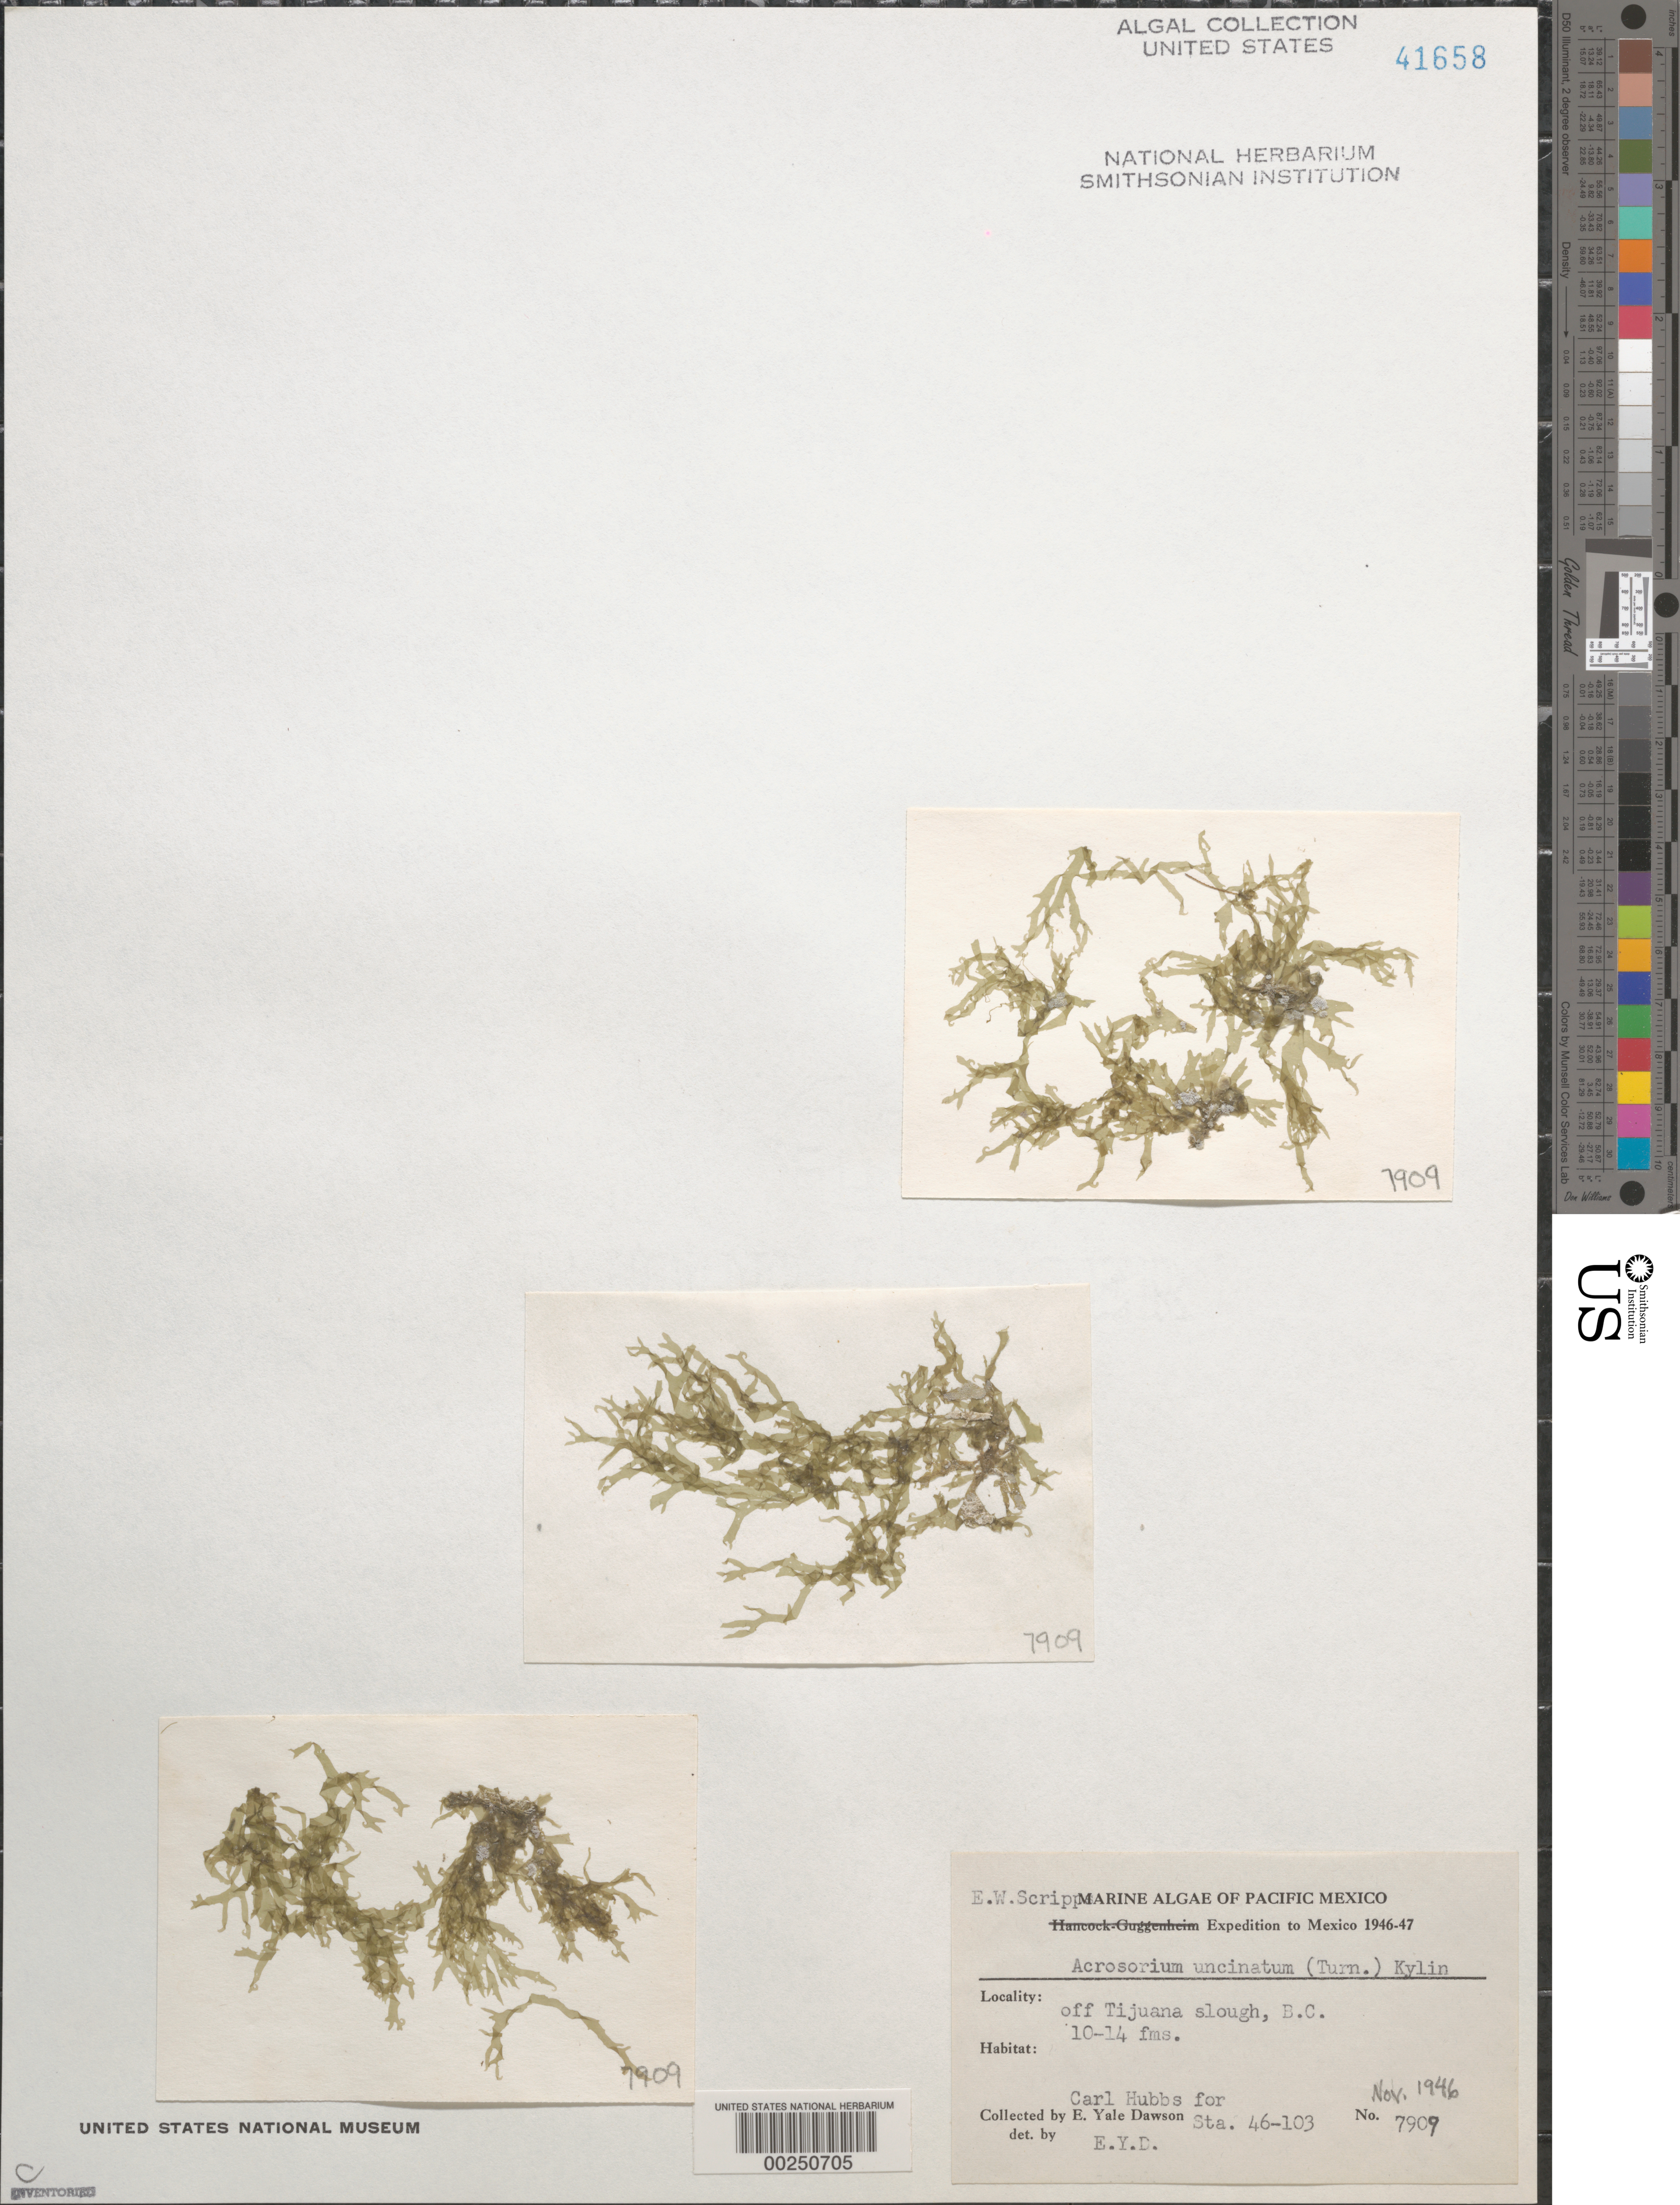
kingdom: Plantae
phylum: Rhodophyta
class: Florideophyceae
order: Ceramiales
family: Delesseriaceae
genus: Cryptopleura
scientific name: Cryptopleura ramosa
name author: (Huds.) L.M. Newton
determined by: Algae name updating Project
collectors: C. Hubbs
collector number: EYD 7909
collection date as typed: Nov 1946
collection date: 1946-11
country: Mexico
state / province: Baja California Norte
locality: Off Tijuana Slough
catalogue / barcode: US 41658